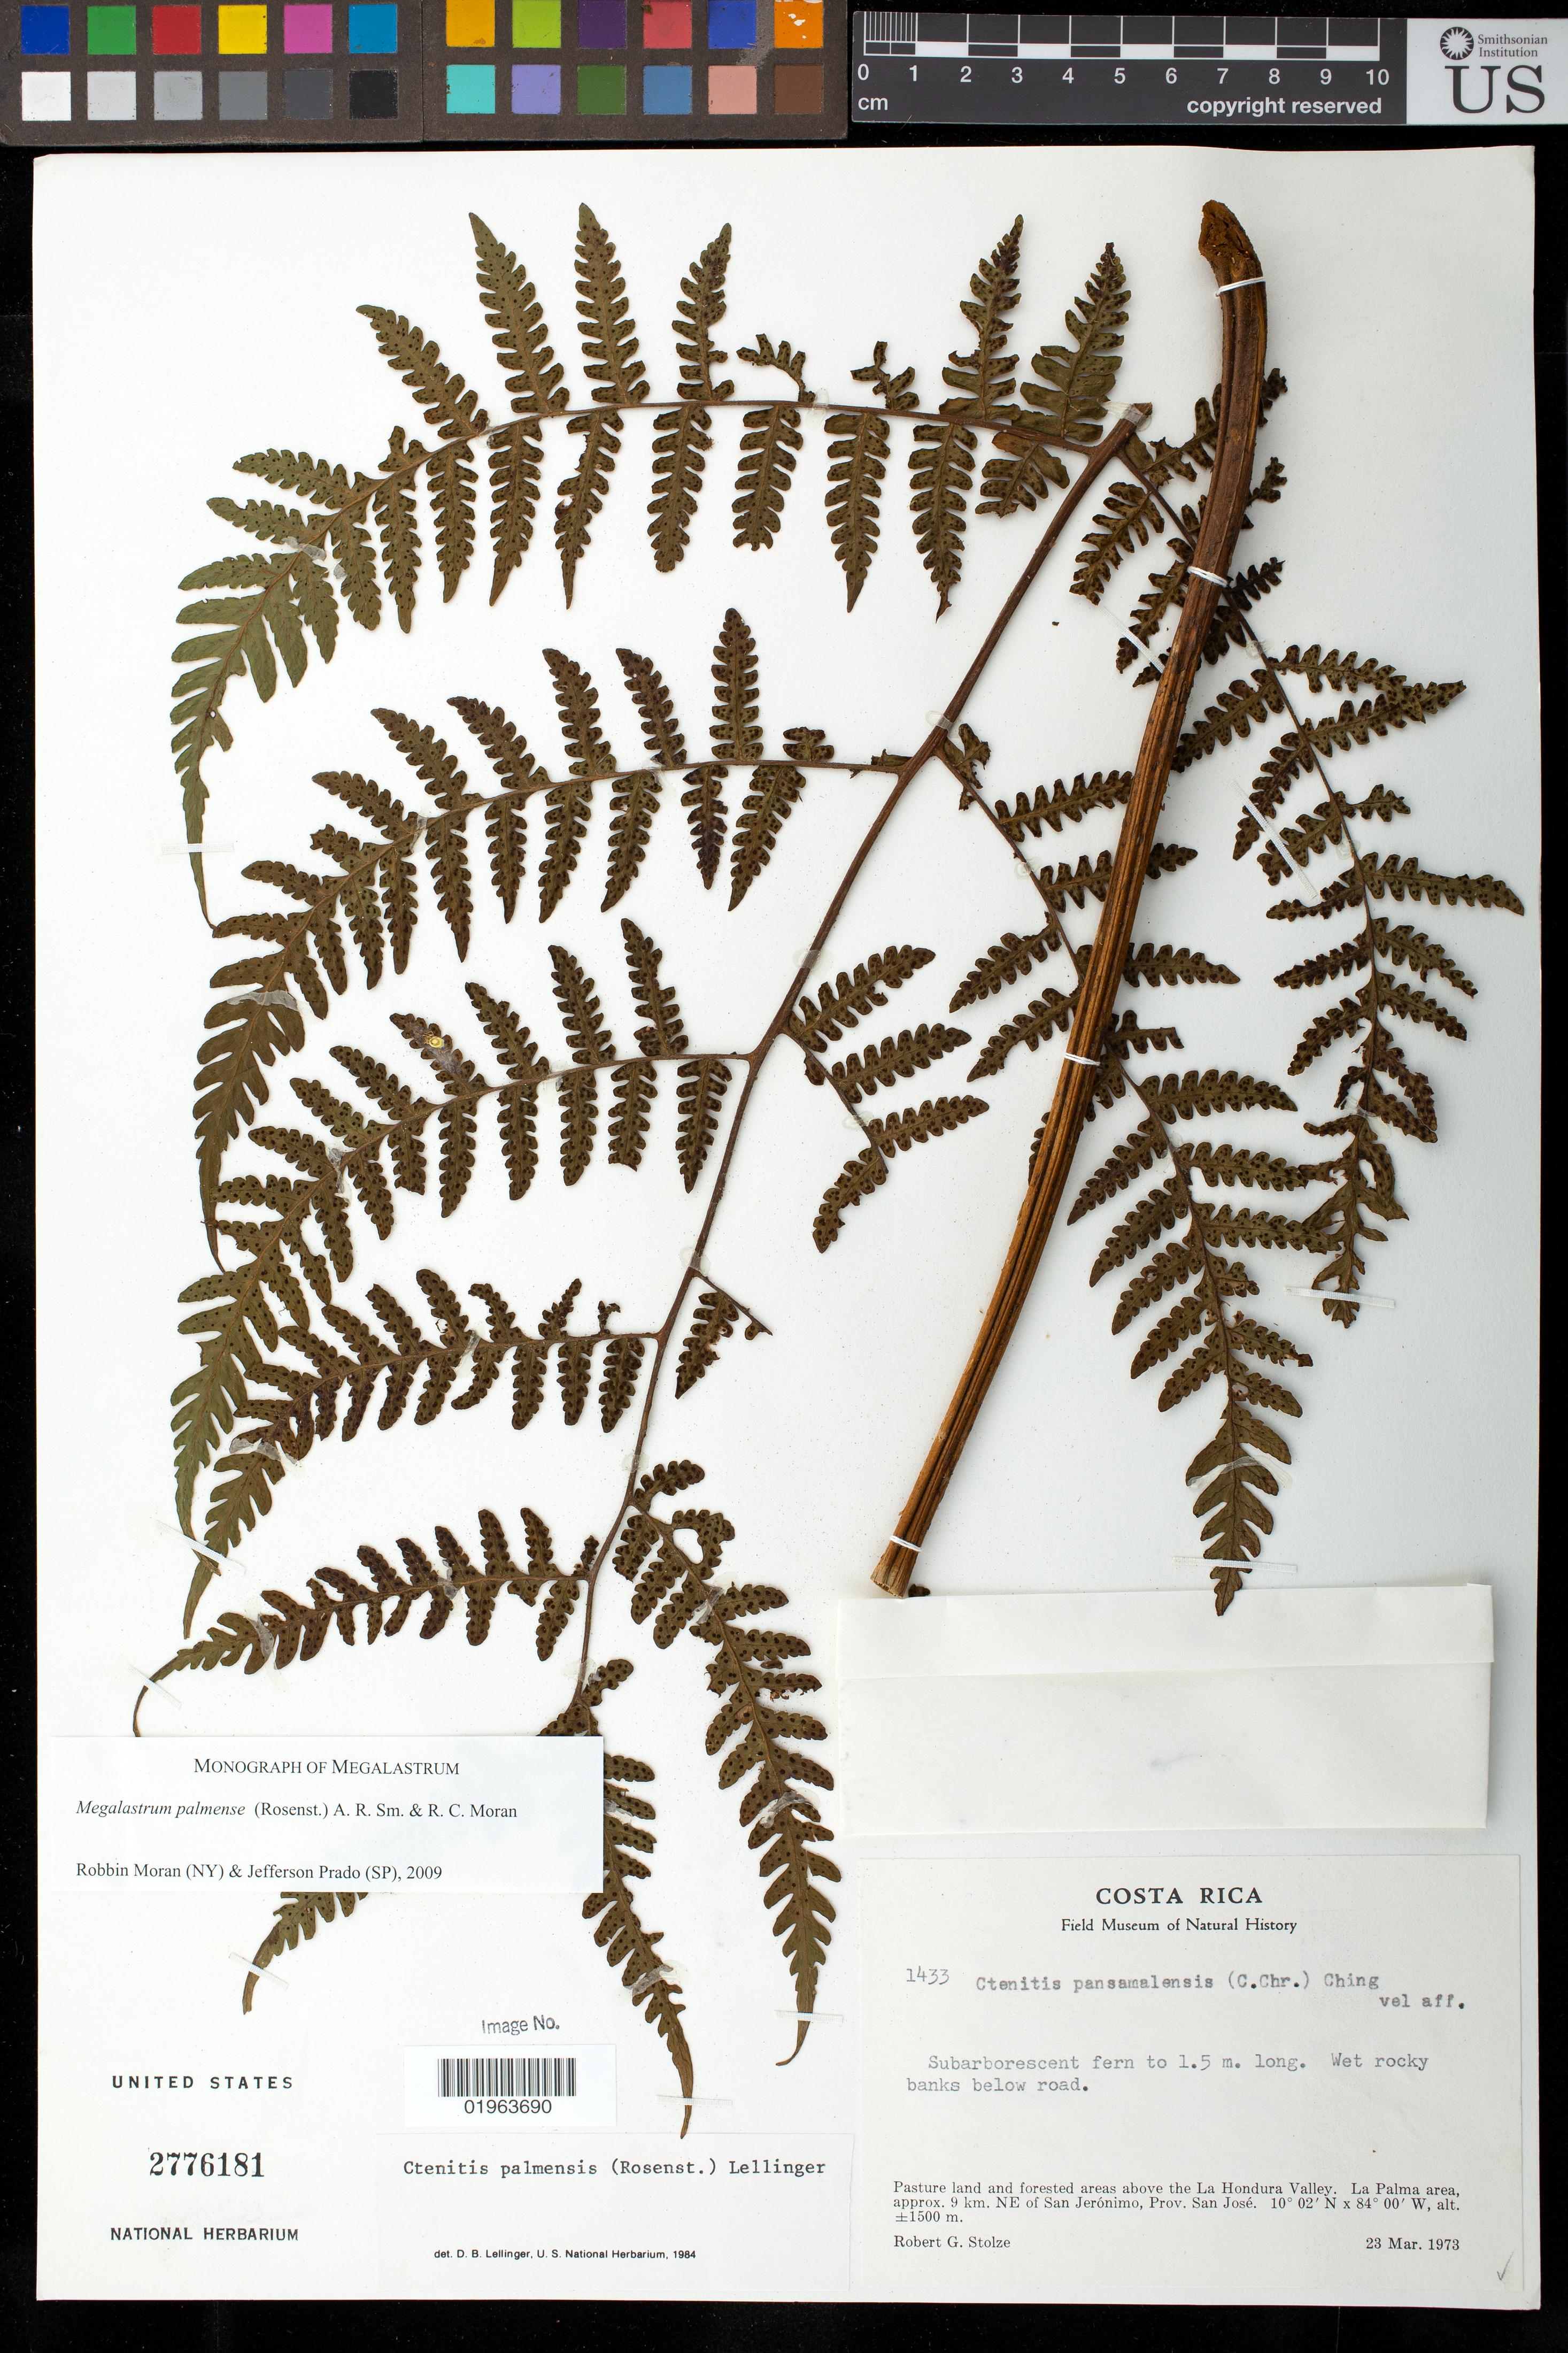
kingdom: Plantae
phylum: Tracheophyta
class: Polypodiopsida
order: Polypodiales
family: Dryopteridaceae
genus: Megalastrum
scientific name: Megalastrum palmense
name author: (Rosenst.) A.R. Sm. & R.C. Moran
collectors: R. G. Stolze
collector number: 1433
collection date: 1973-03-23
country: Costa Rica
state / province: San José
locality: Pasture land and forested areas above the La Hindura Valley. La Palma area, approx. 9 km NE of San Jerónimo, Prov. San José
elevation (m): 1500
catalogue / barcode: US 2776181